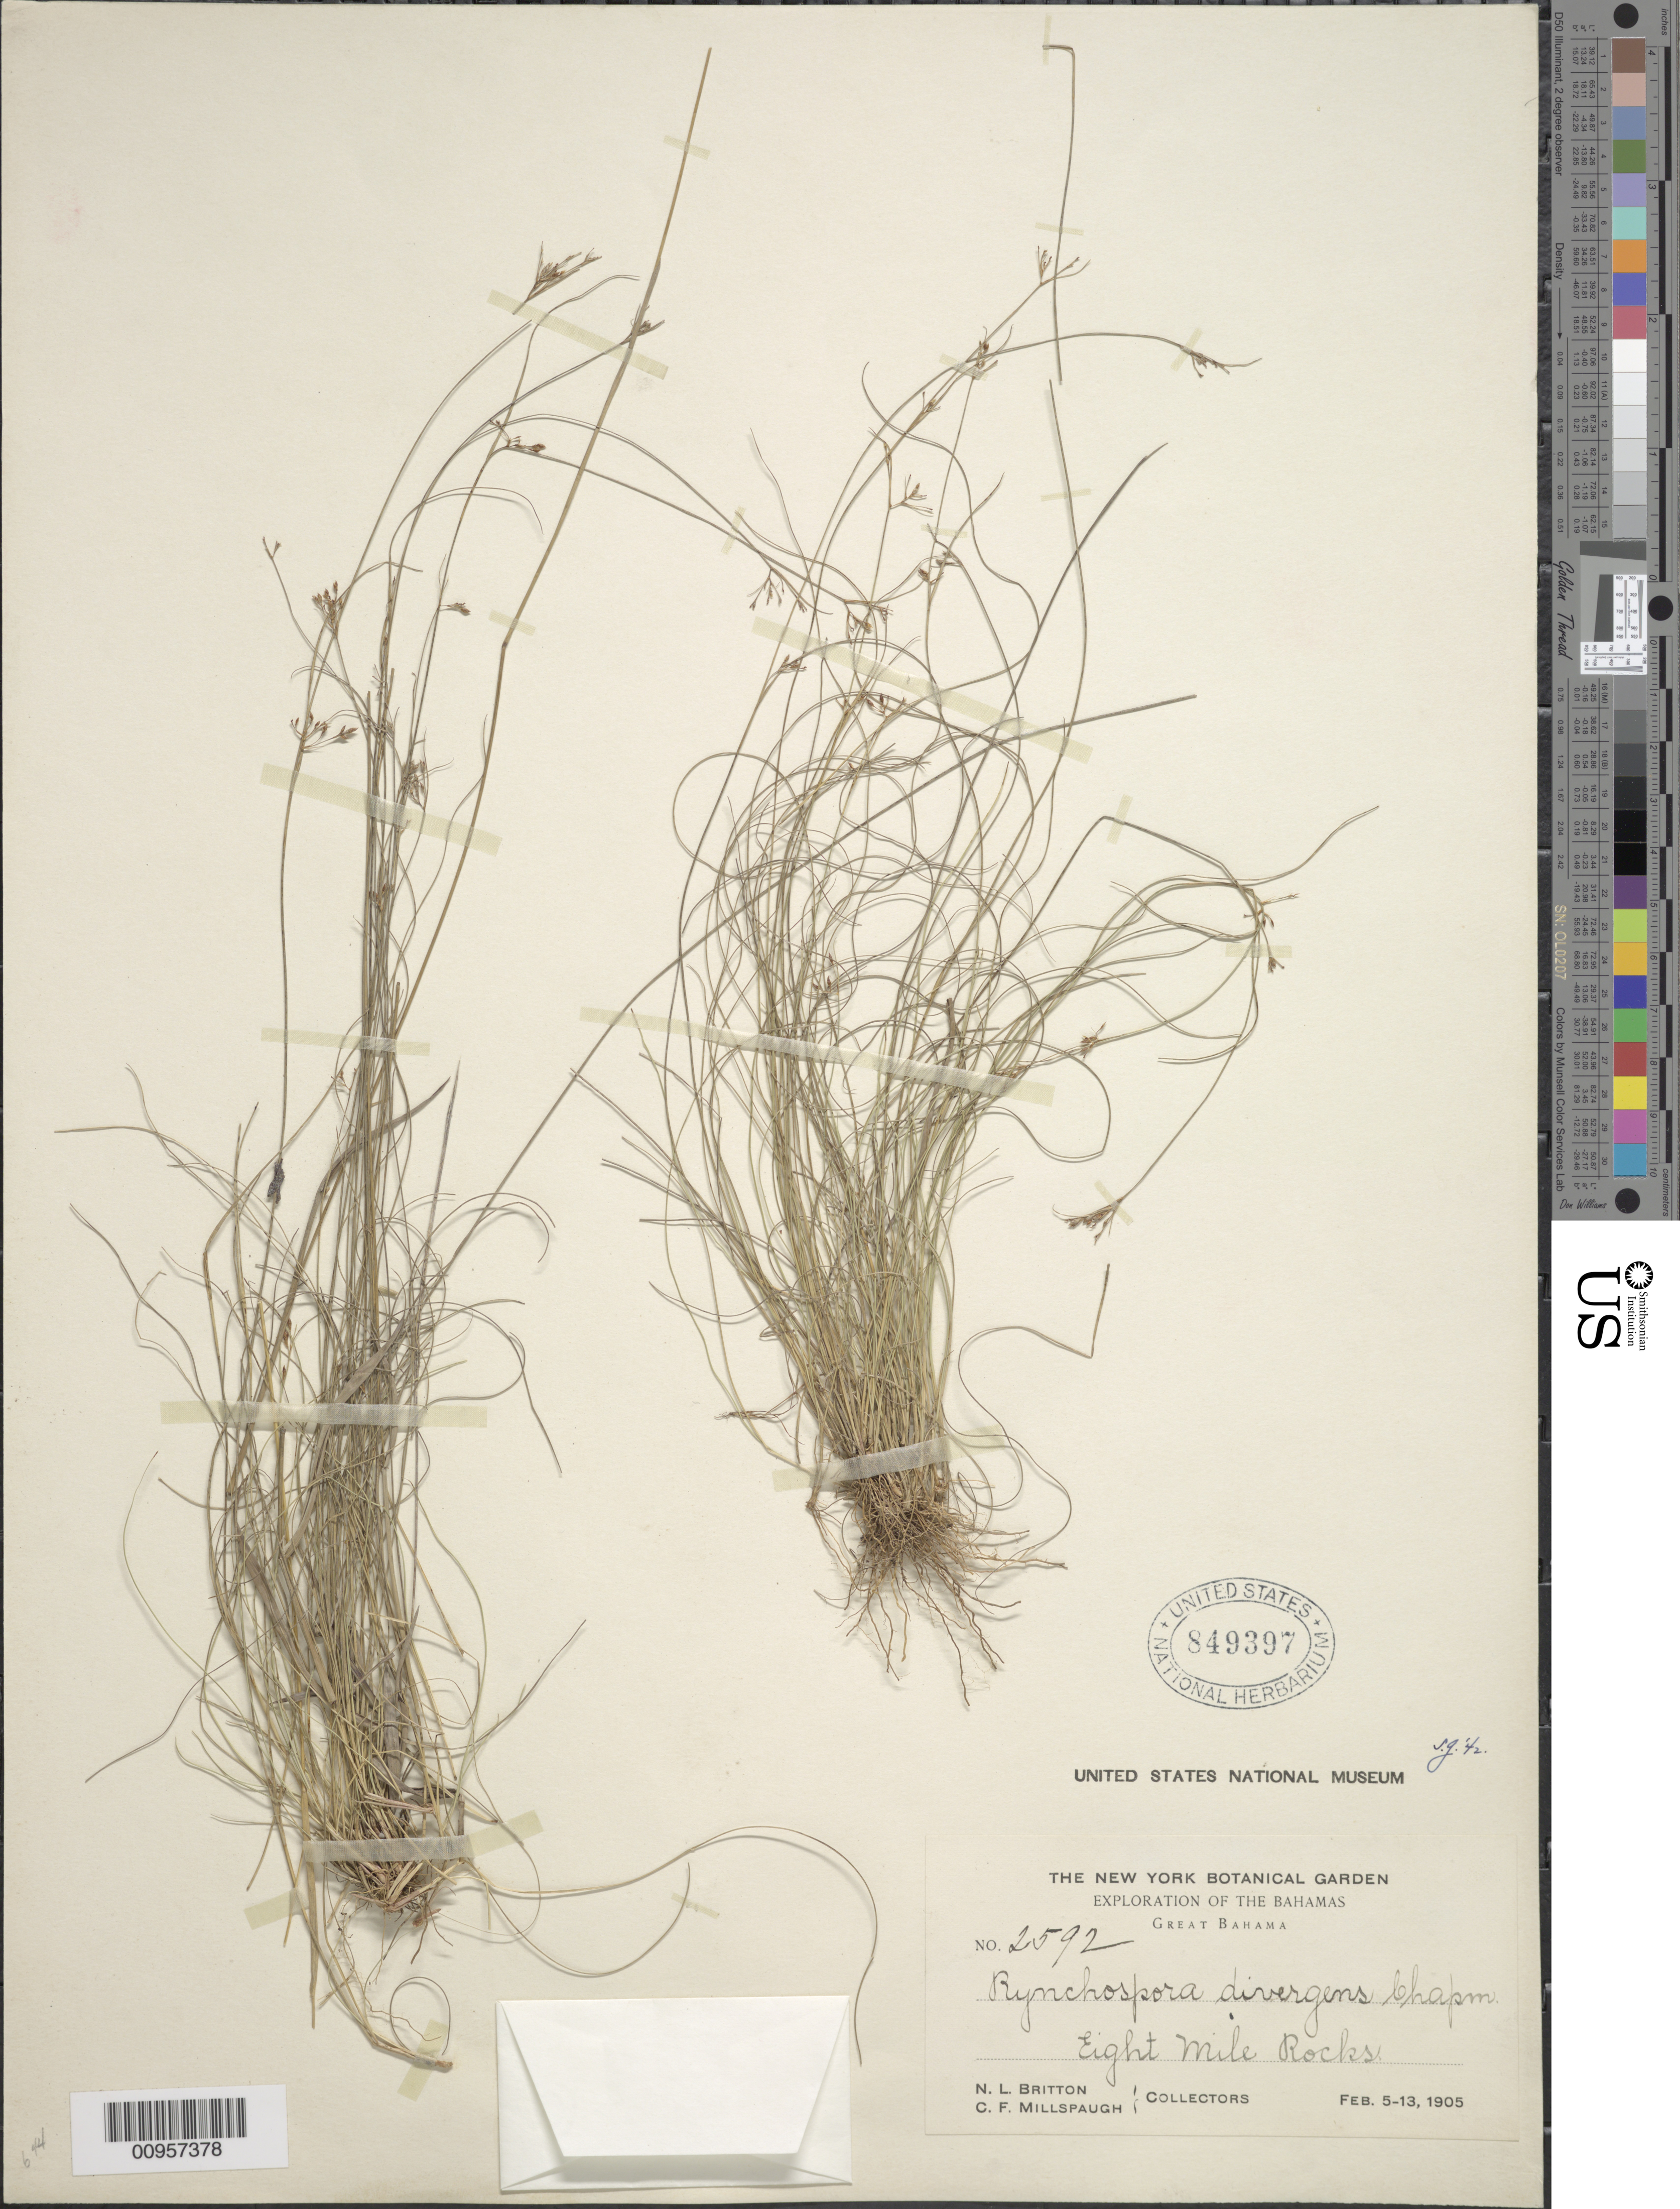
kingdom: Plantae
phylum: Tracheophyta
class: Liliopsida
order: Poales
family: Cyperaceae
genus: Rhynchospora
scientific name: Rhynchospora divergens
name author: Chapm. ex M.A. Curtis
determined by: Gale, S.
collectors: N. Britton & C. F. Millspaugh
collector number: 2592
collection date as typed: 05 Feb 1905 to 13 Feb 1905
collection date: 1905-02-05/1905-02-13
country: Bahamas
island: Great Bahama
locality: Eight Mile Rocks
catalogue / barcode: US 849397